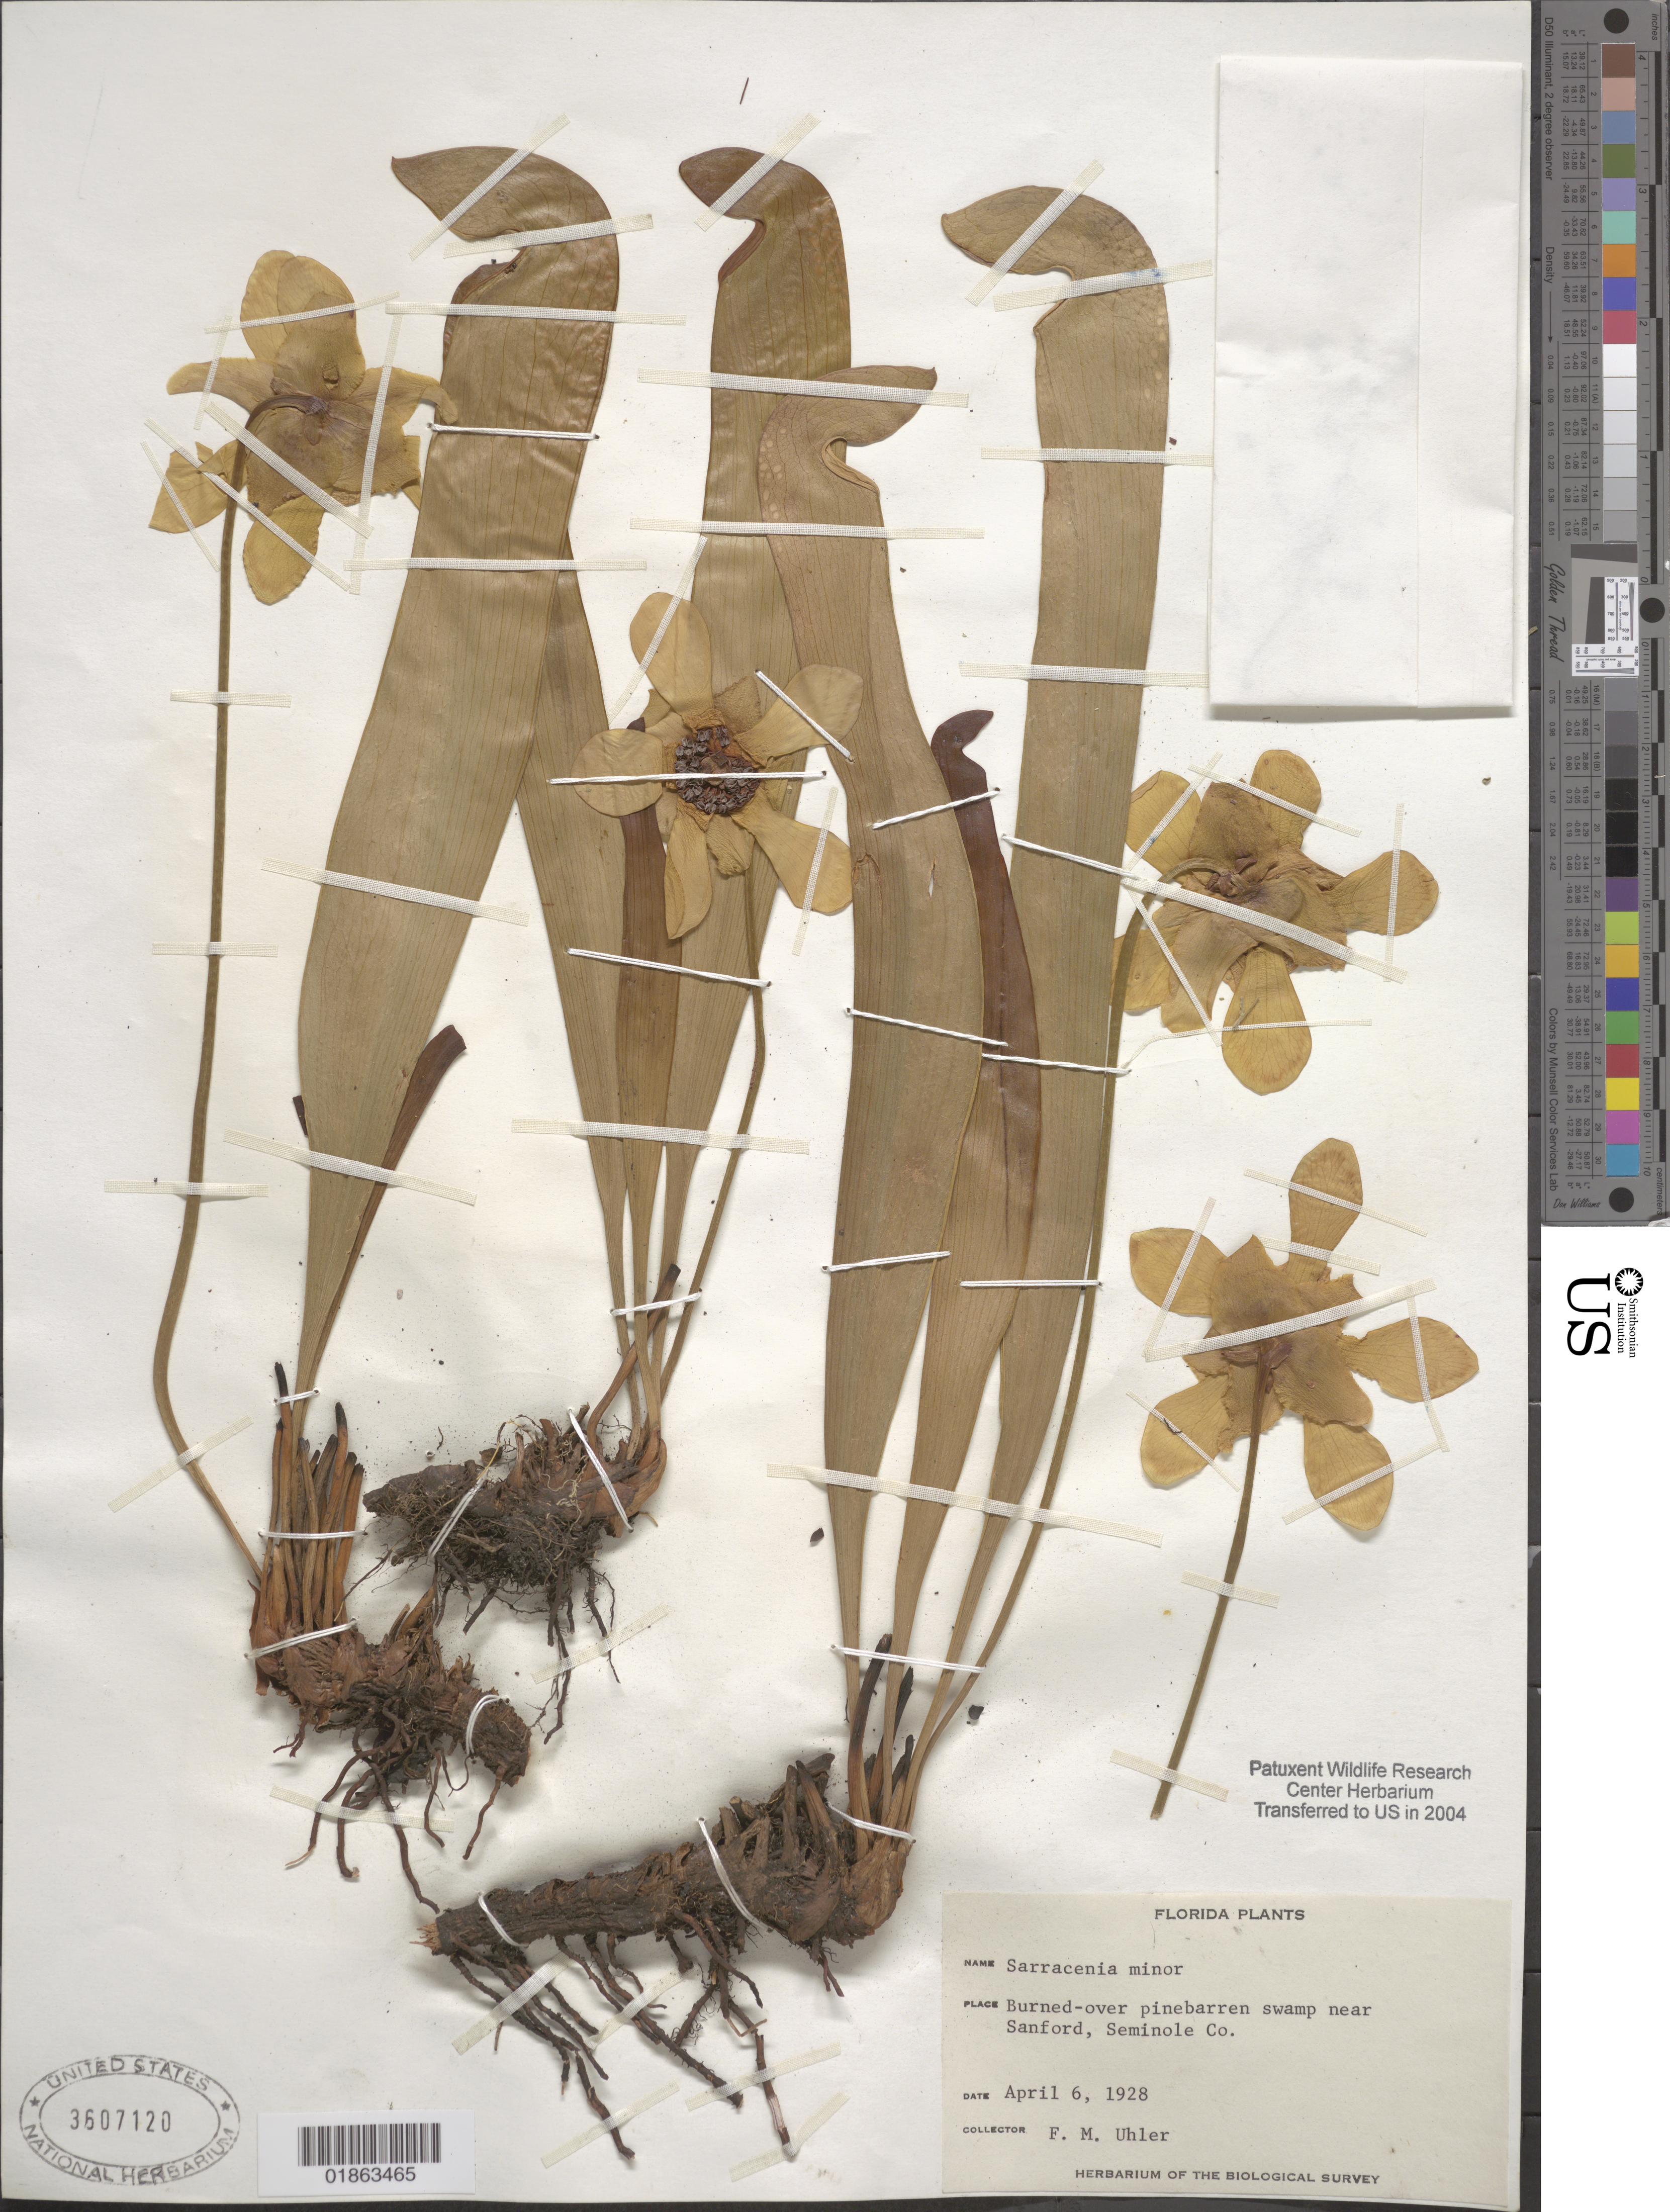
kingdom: Plantae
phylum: Tracheophyta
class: Magnoliopsida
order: Ericales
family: Sarraceniaceae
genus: Sarracenia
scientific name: Sarracenia minor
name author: Walter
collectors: F. M. Uhler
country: United States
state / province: Florida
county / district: Seminole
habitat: Burned-over pinebarren swamp.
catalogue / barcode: US 3607120